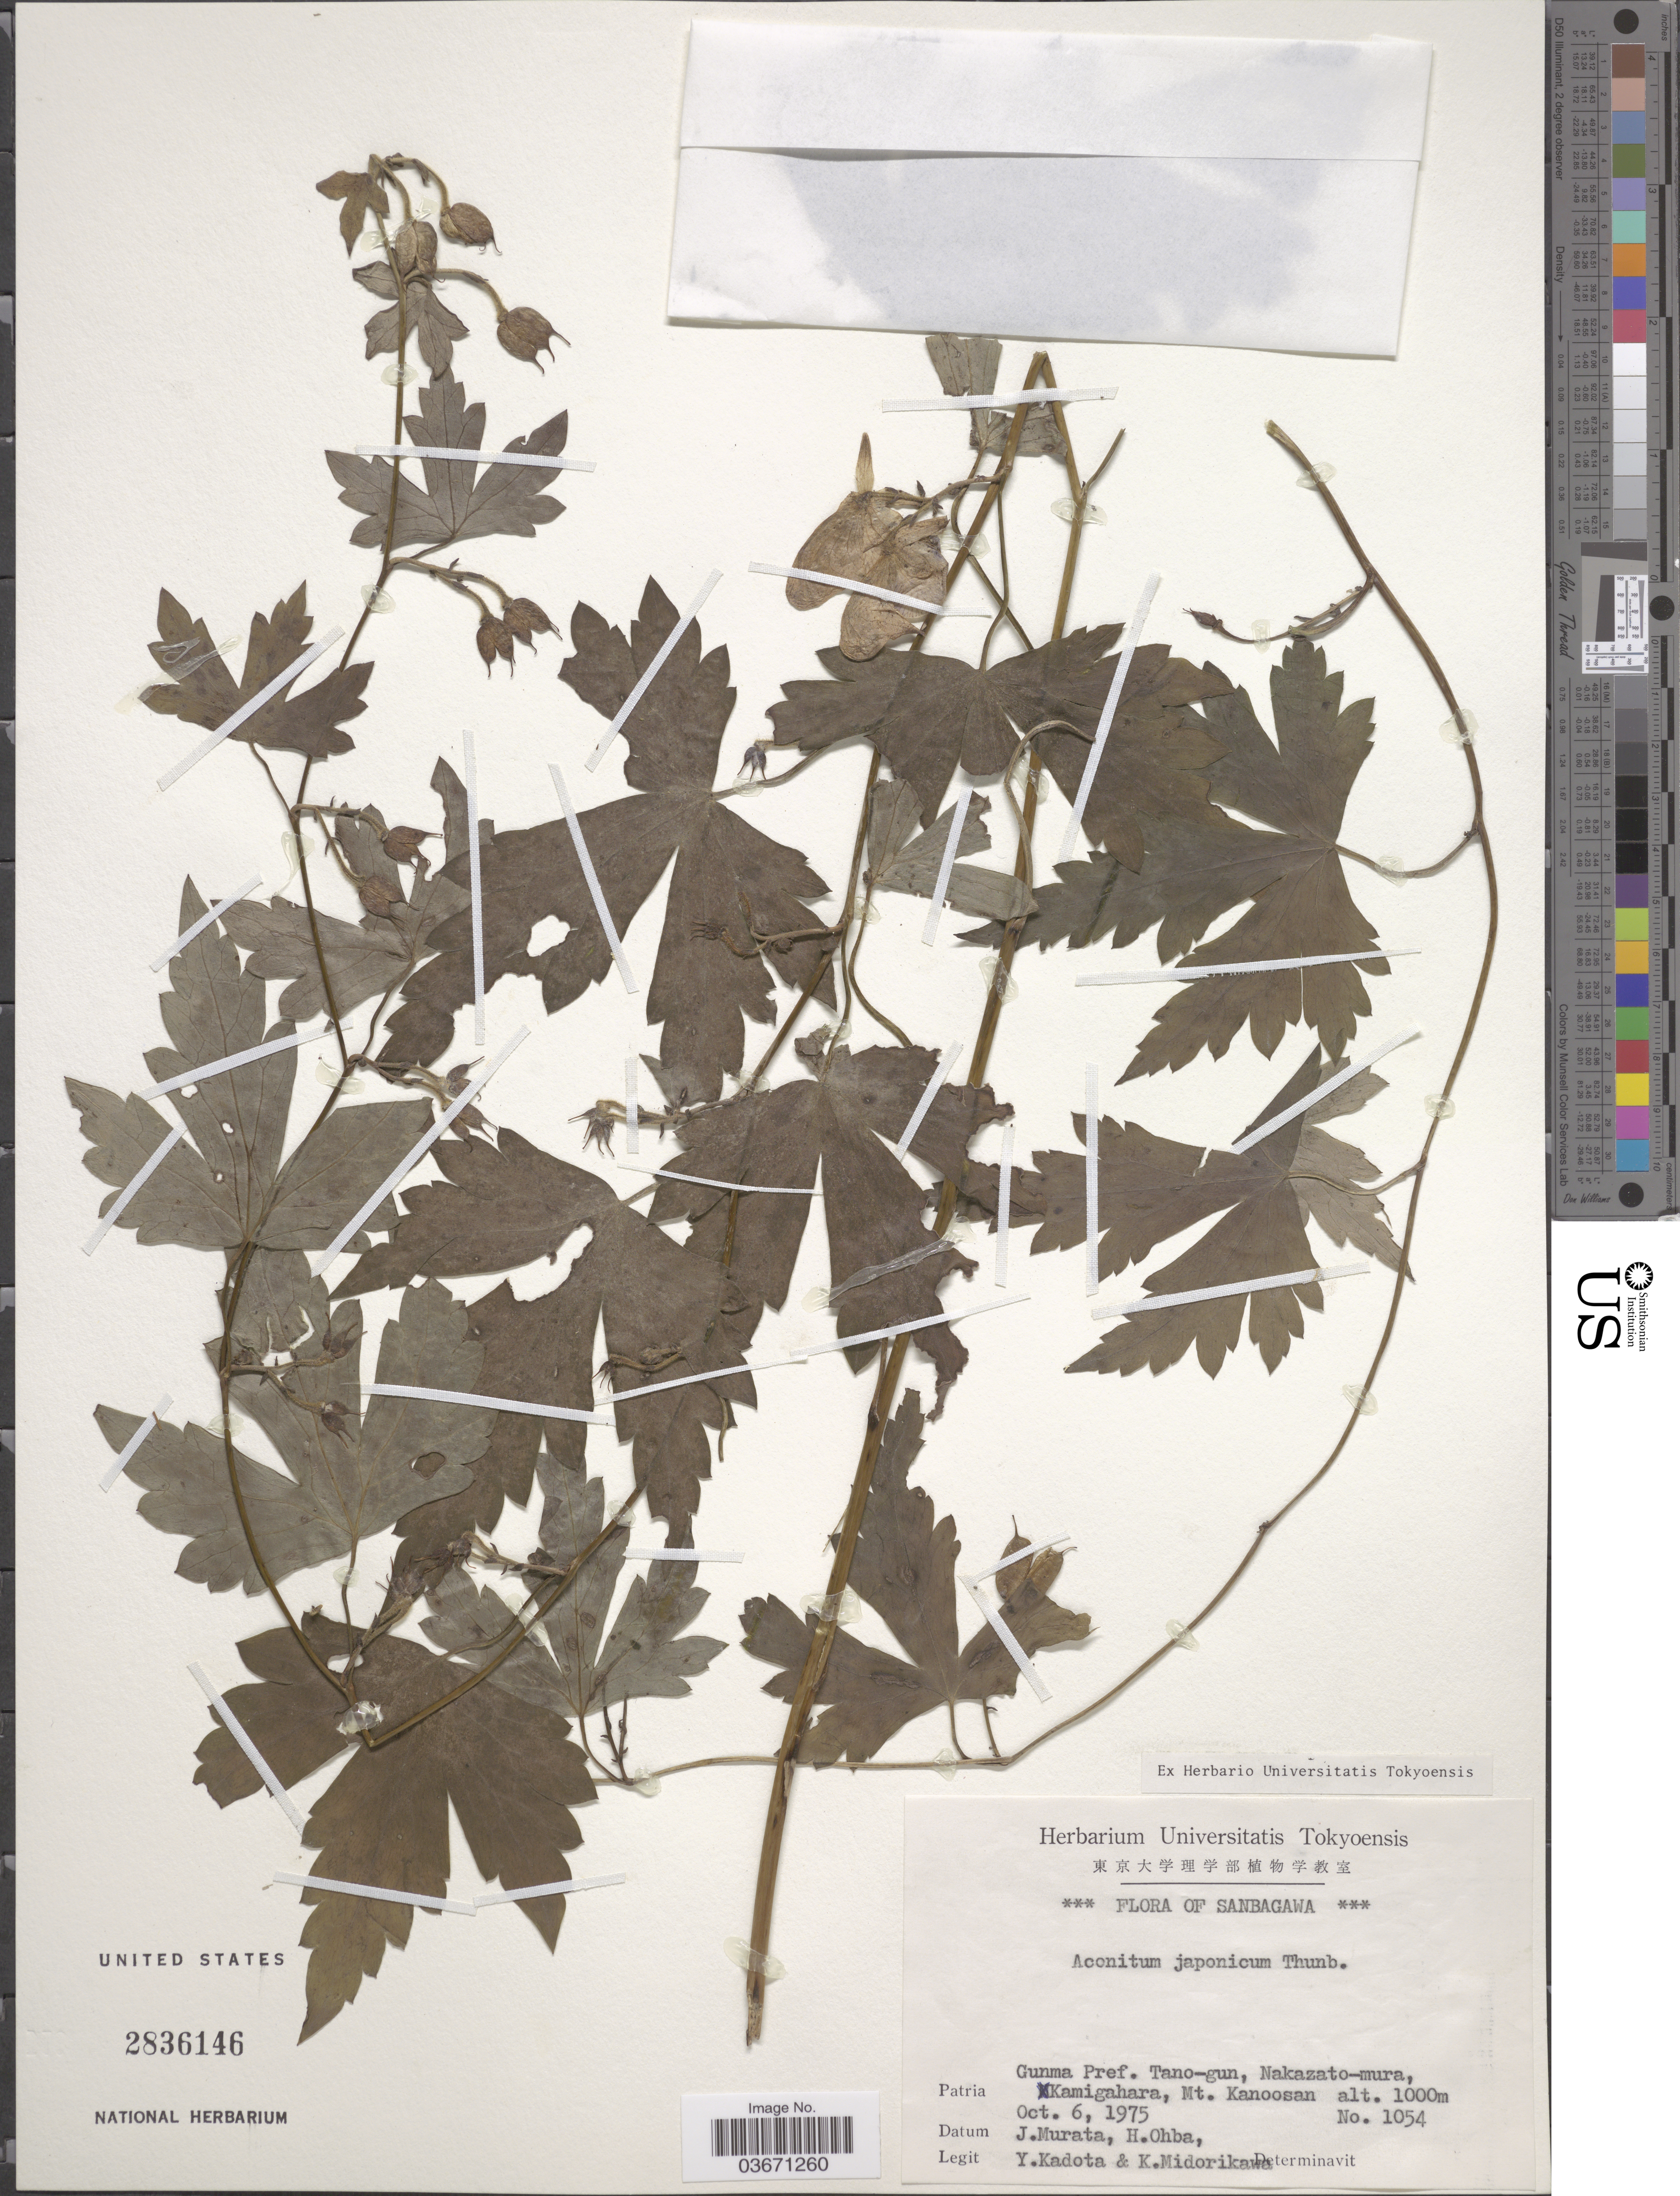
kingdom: Plantae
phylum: Tracheophyta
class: Magnoliopsida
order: Ranunculales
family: Ranunculaceae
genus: Aconitum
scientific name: Aconitum japonicum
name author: Thunb.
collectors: Y. Kadota & K. Midorikawa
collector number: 1054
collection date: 1975-10-06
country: Japan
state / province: Gunma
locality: Sanbagawa. Gunma Pref. Tano-gun, Nakazato-mura, Kamigahara, Mt. Kanoosan.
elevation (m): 1000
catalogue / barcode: US 2836146